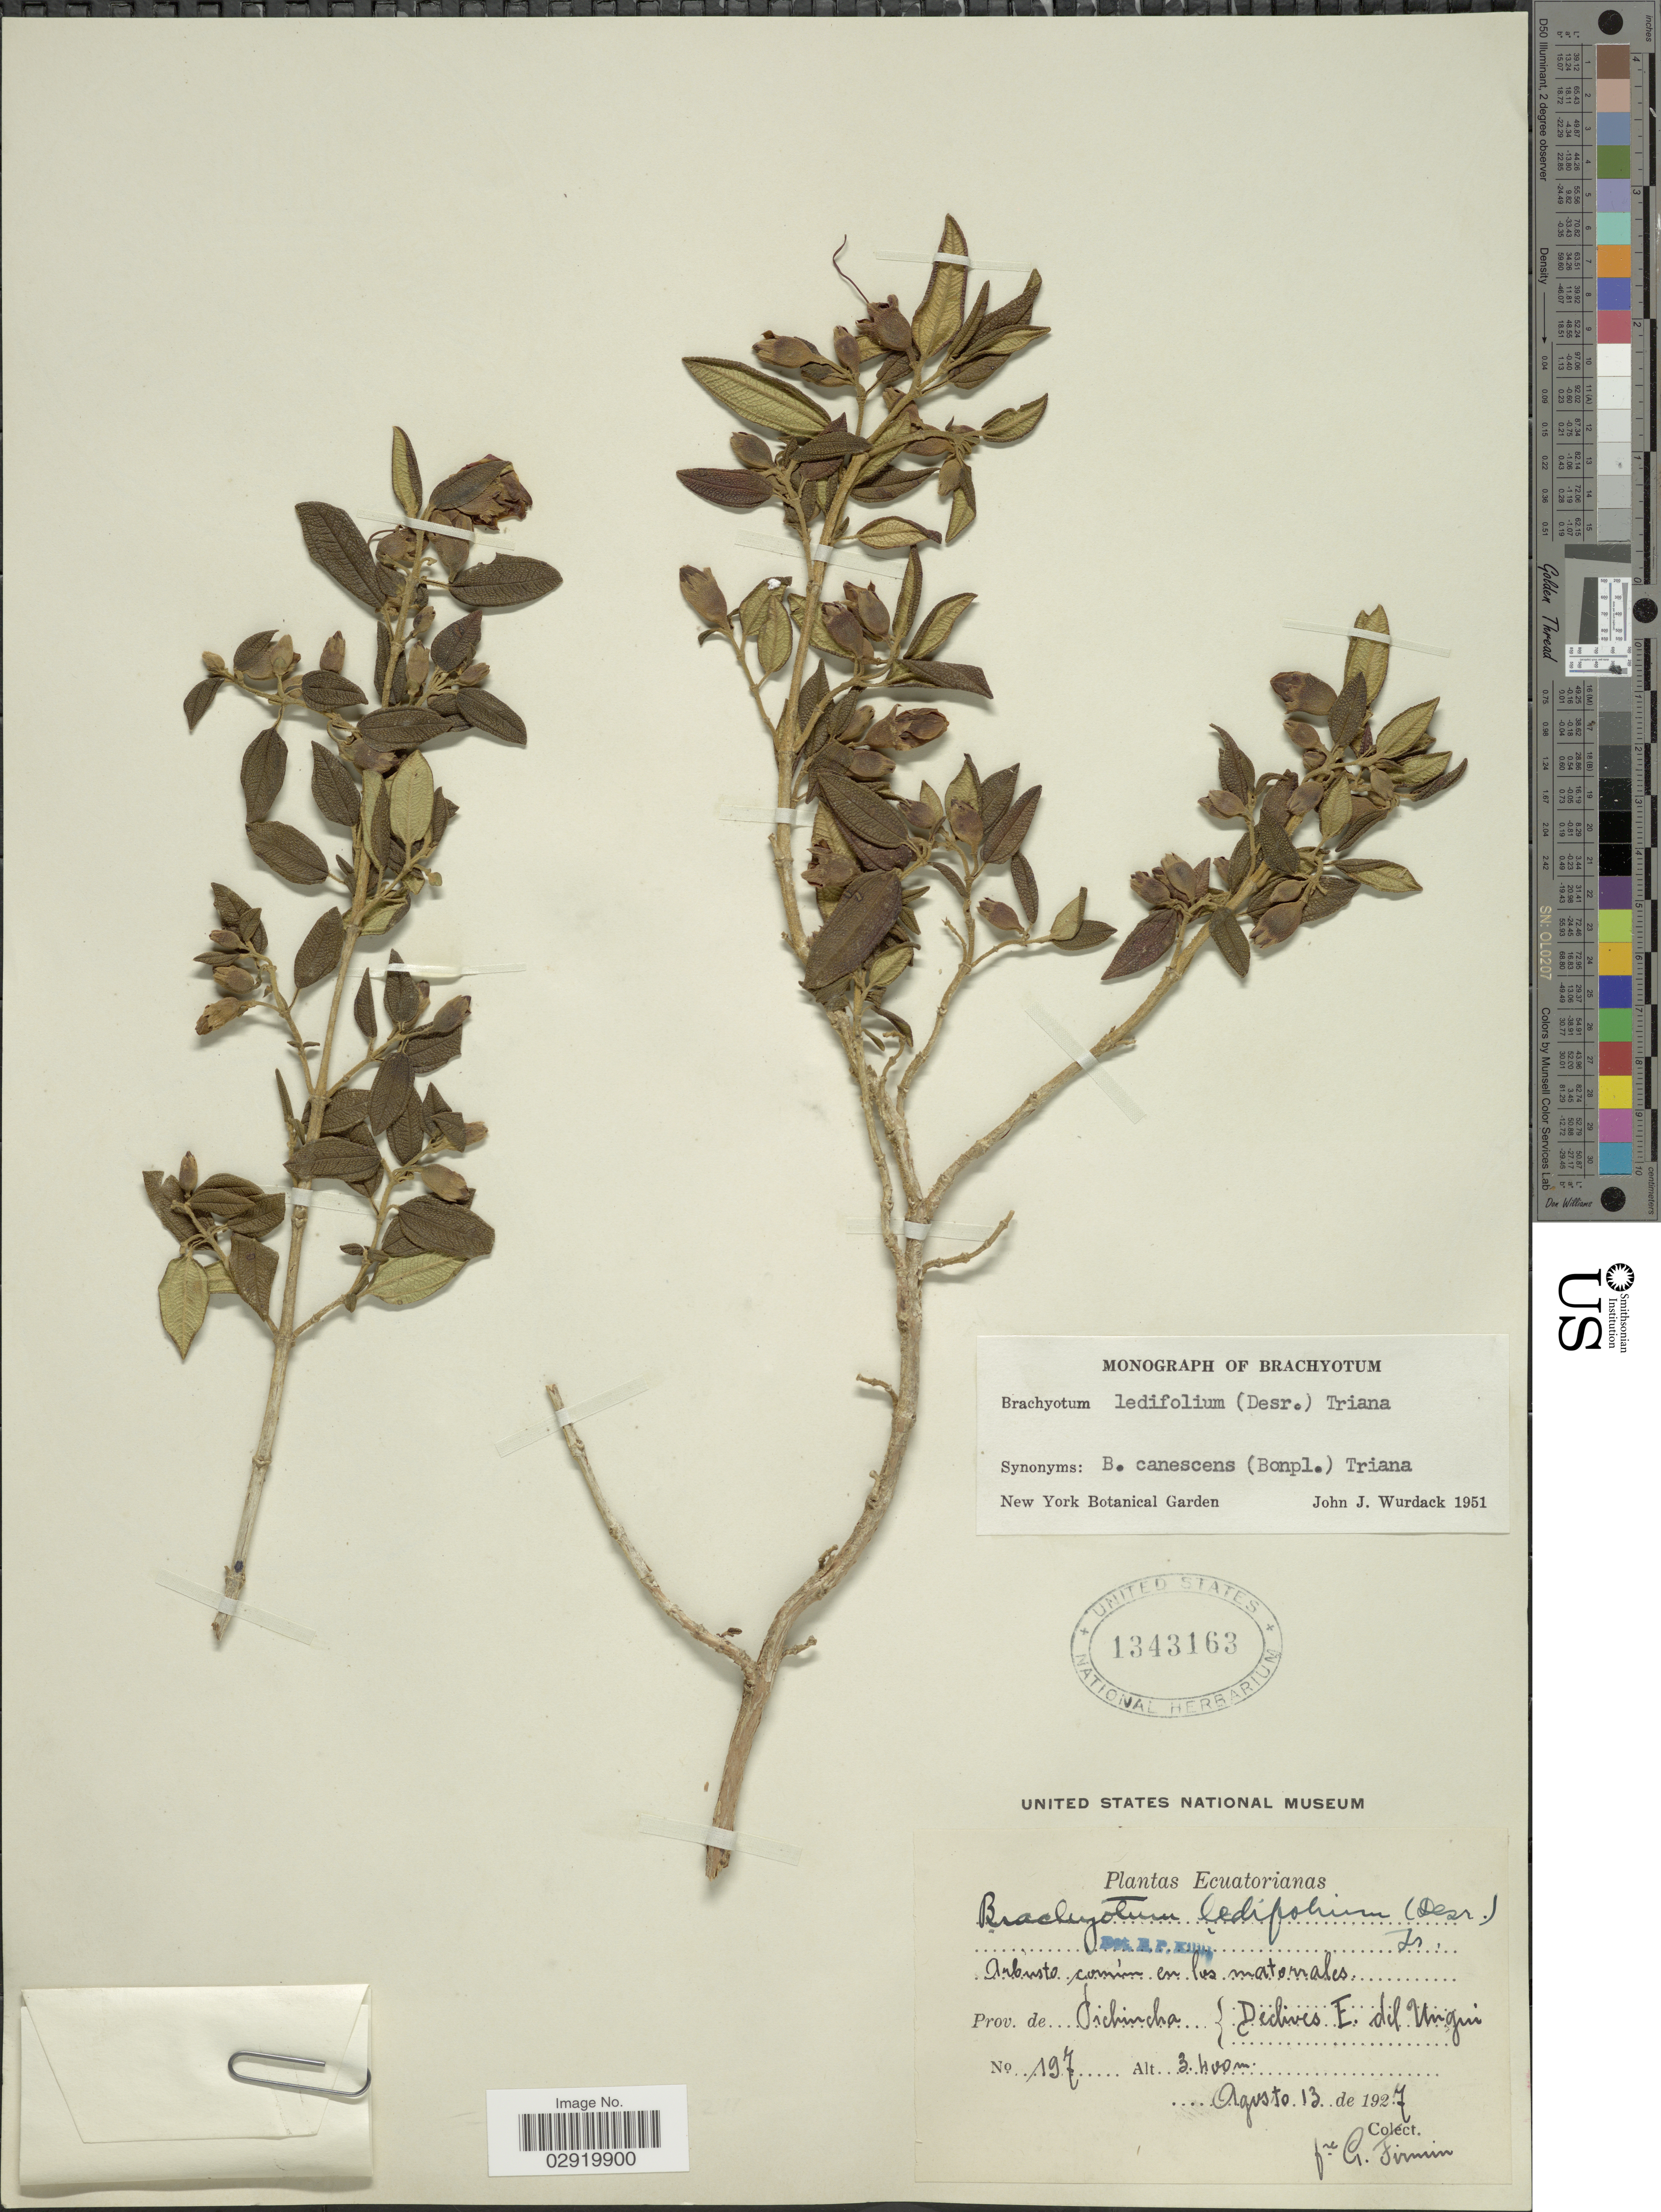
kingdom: Plantae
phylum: Tracheophyta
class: Magnoliopsida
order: Myrtales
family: Melastomataceae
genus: Brachyotum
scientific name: Brachyotum ledifolium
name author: (Desr.) Triana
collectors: F. Firmin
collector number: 197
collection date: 1927-08-13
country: Ecuador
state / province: Pichincha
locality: Declives E. del Ungui.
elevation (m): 3400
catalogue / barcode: US 1343163